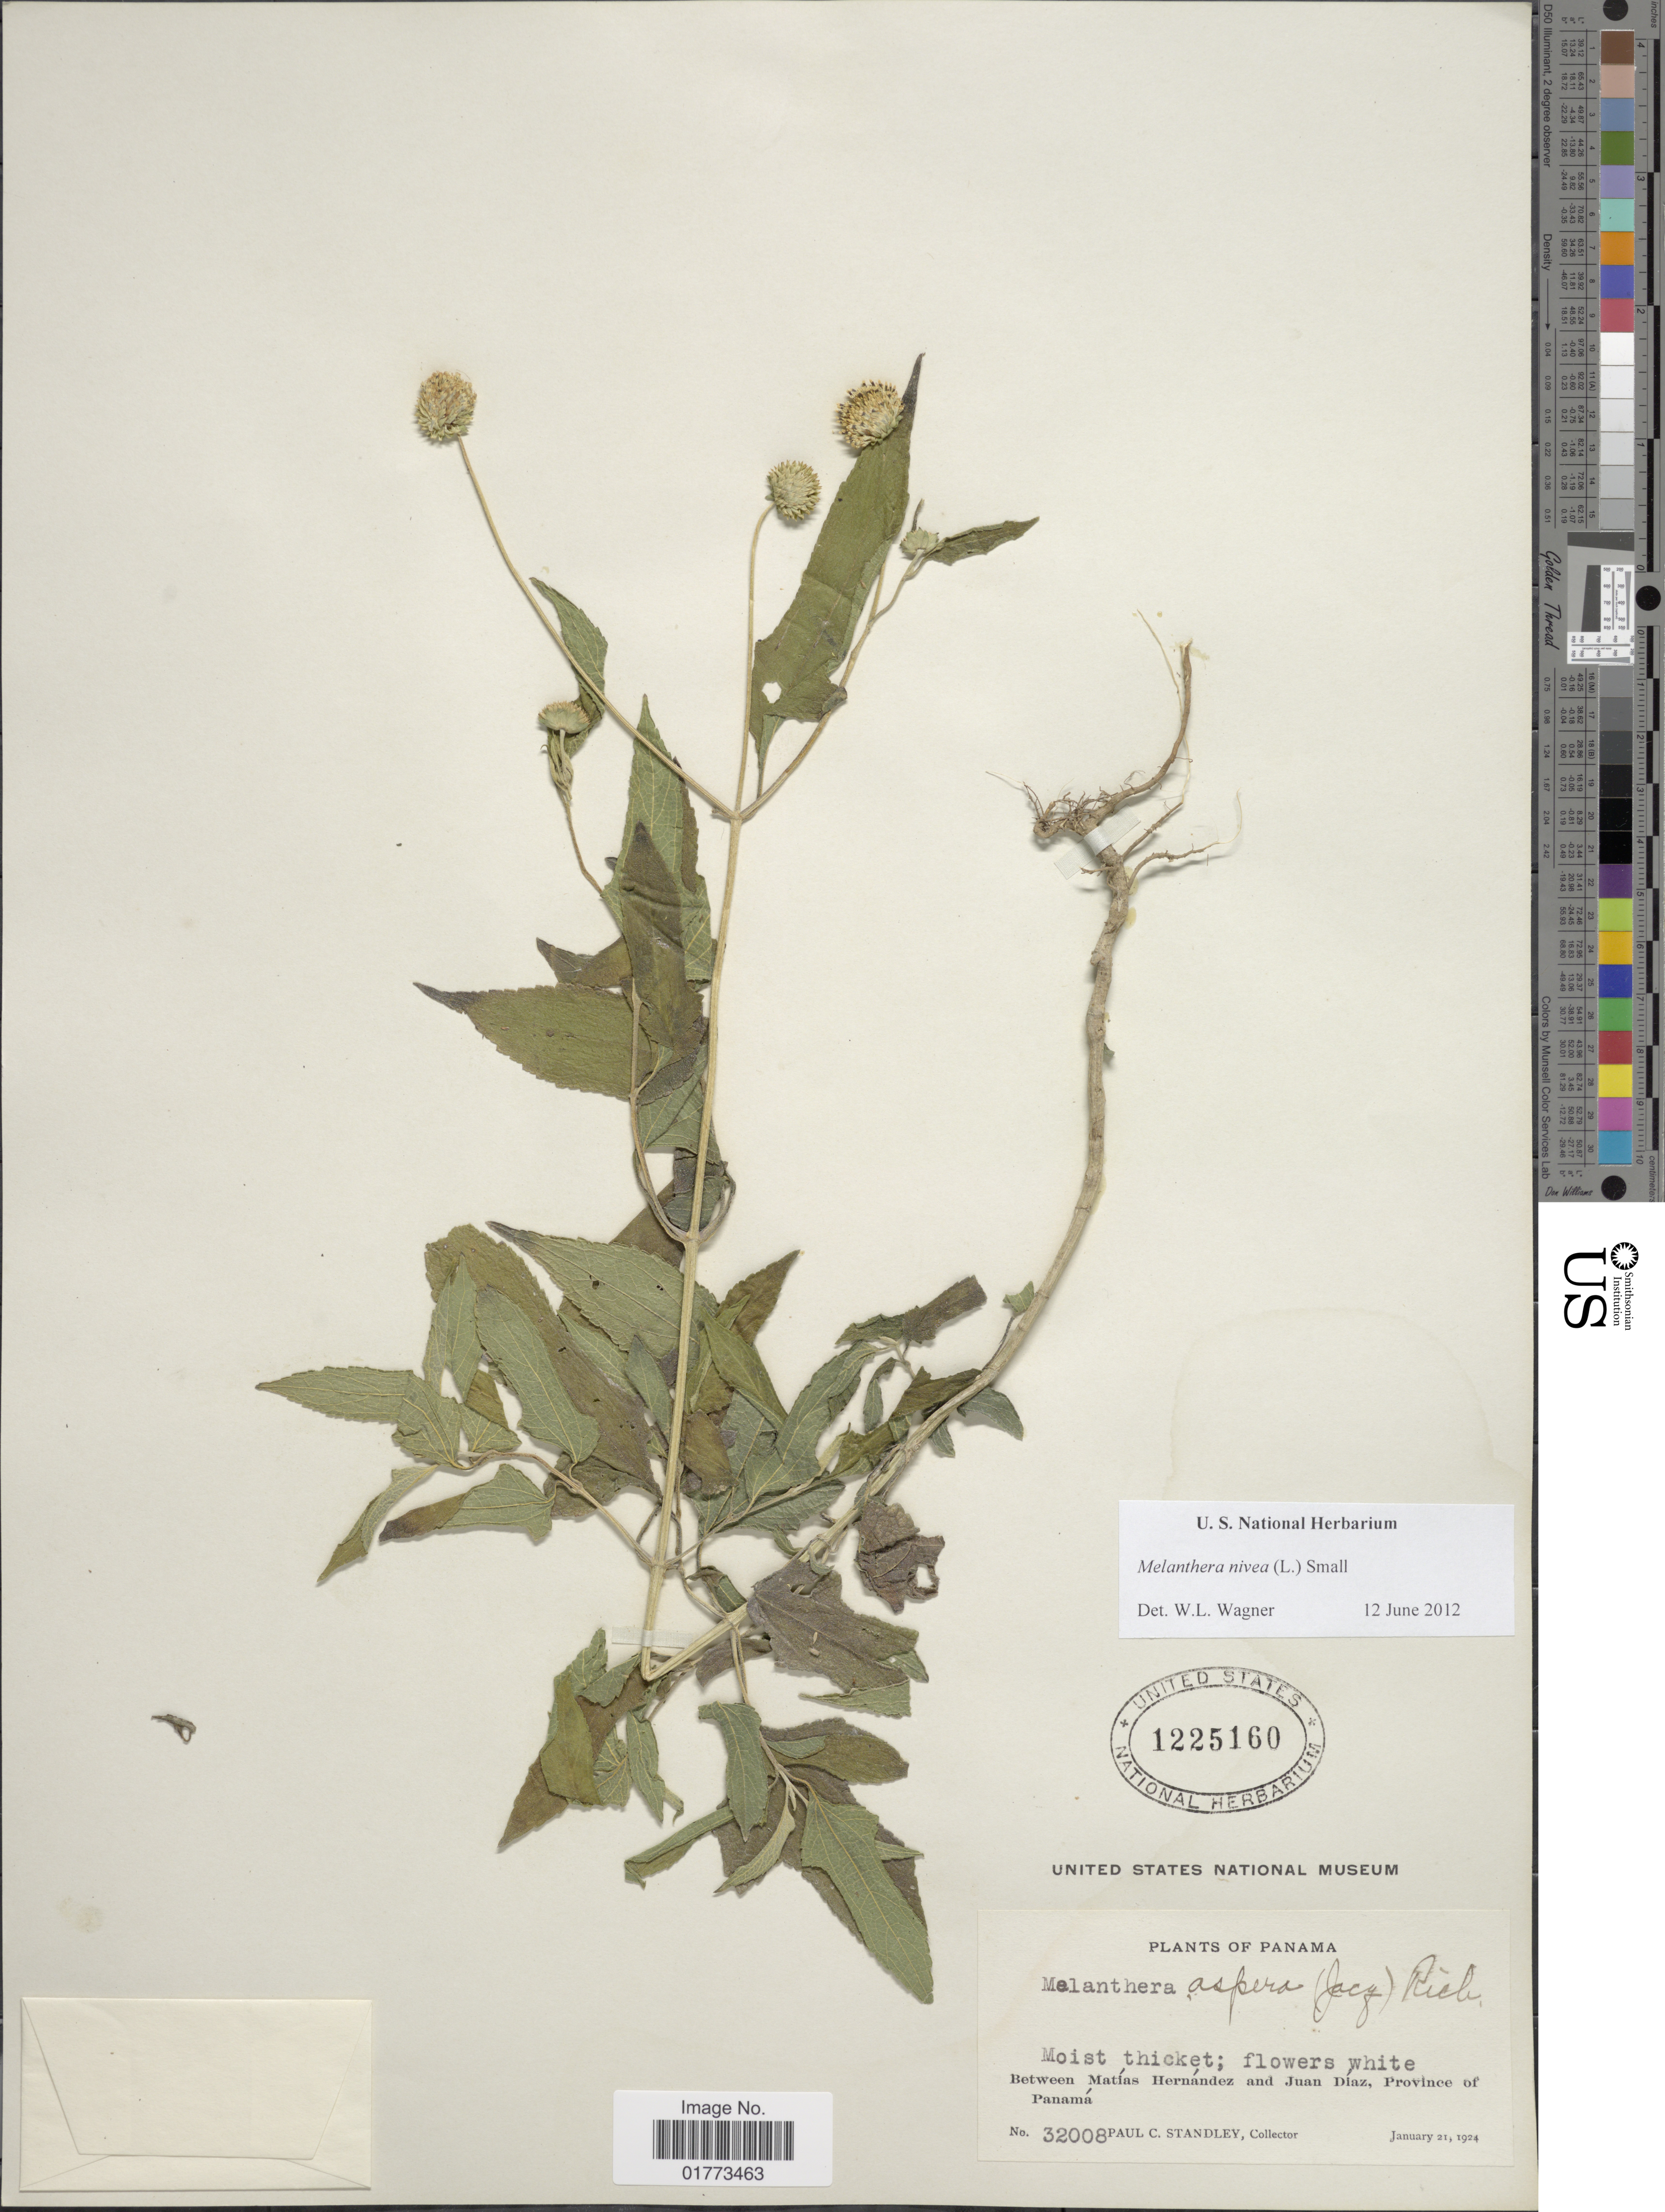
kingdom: Plantae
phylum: Tracheophyta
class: Magnoliopsida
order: Asterales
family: Asteraceae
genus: Melanthera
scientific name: Melanthera nivea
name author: (L.) Small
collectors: P. C. Standley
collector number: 32008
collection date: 1924-01-21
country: Panama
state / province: Panamá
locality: Between Matías Hernández and Juan Díaz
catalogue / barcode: US 1225160